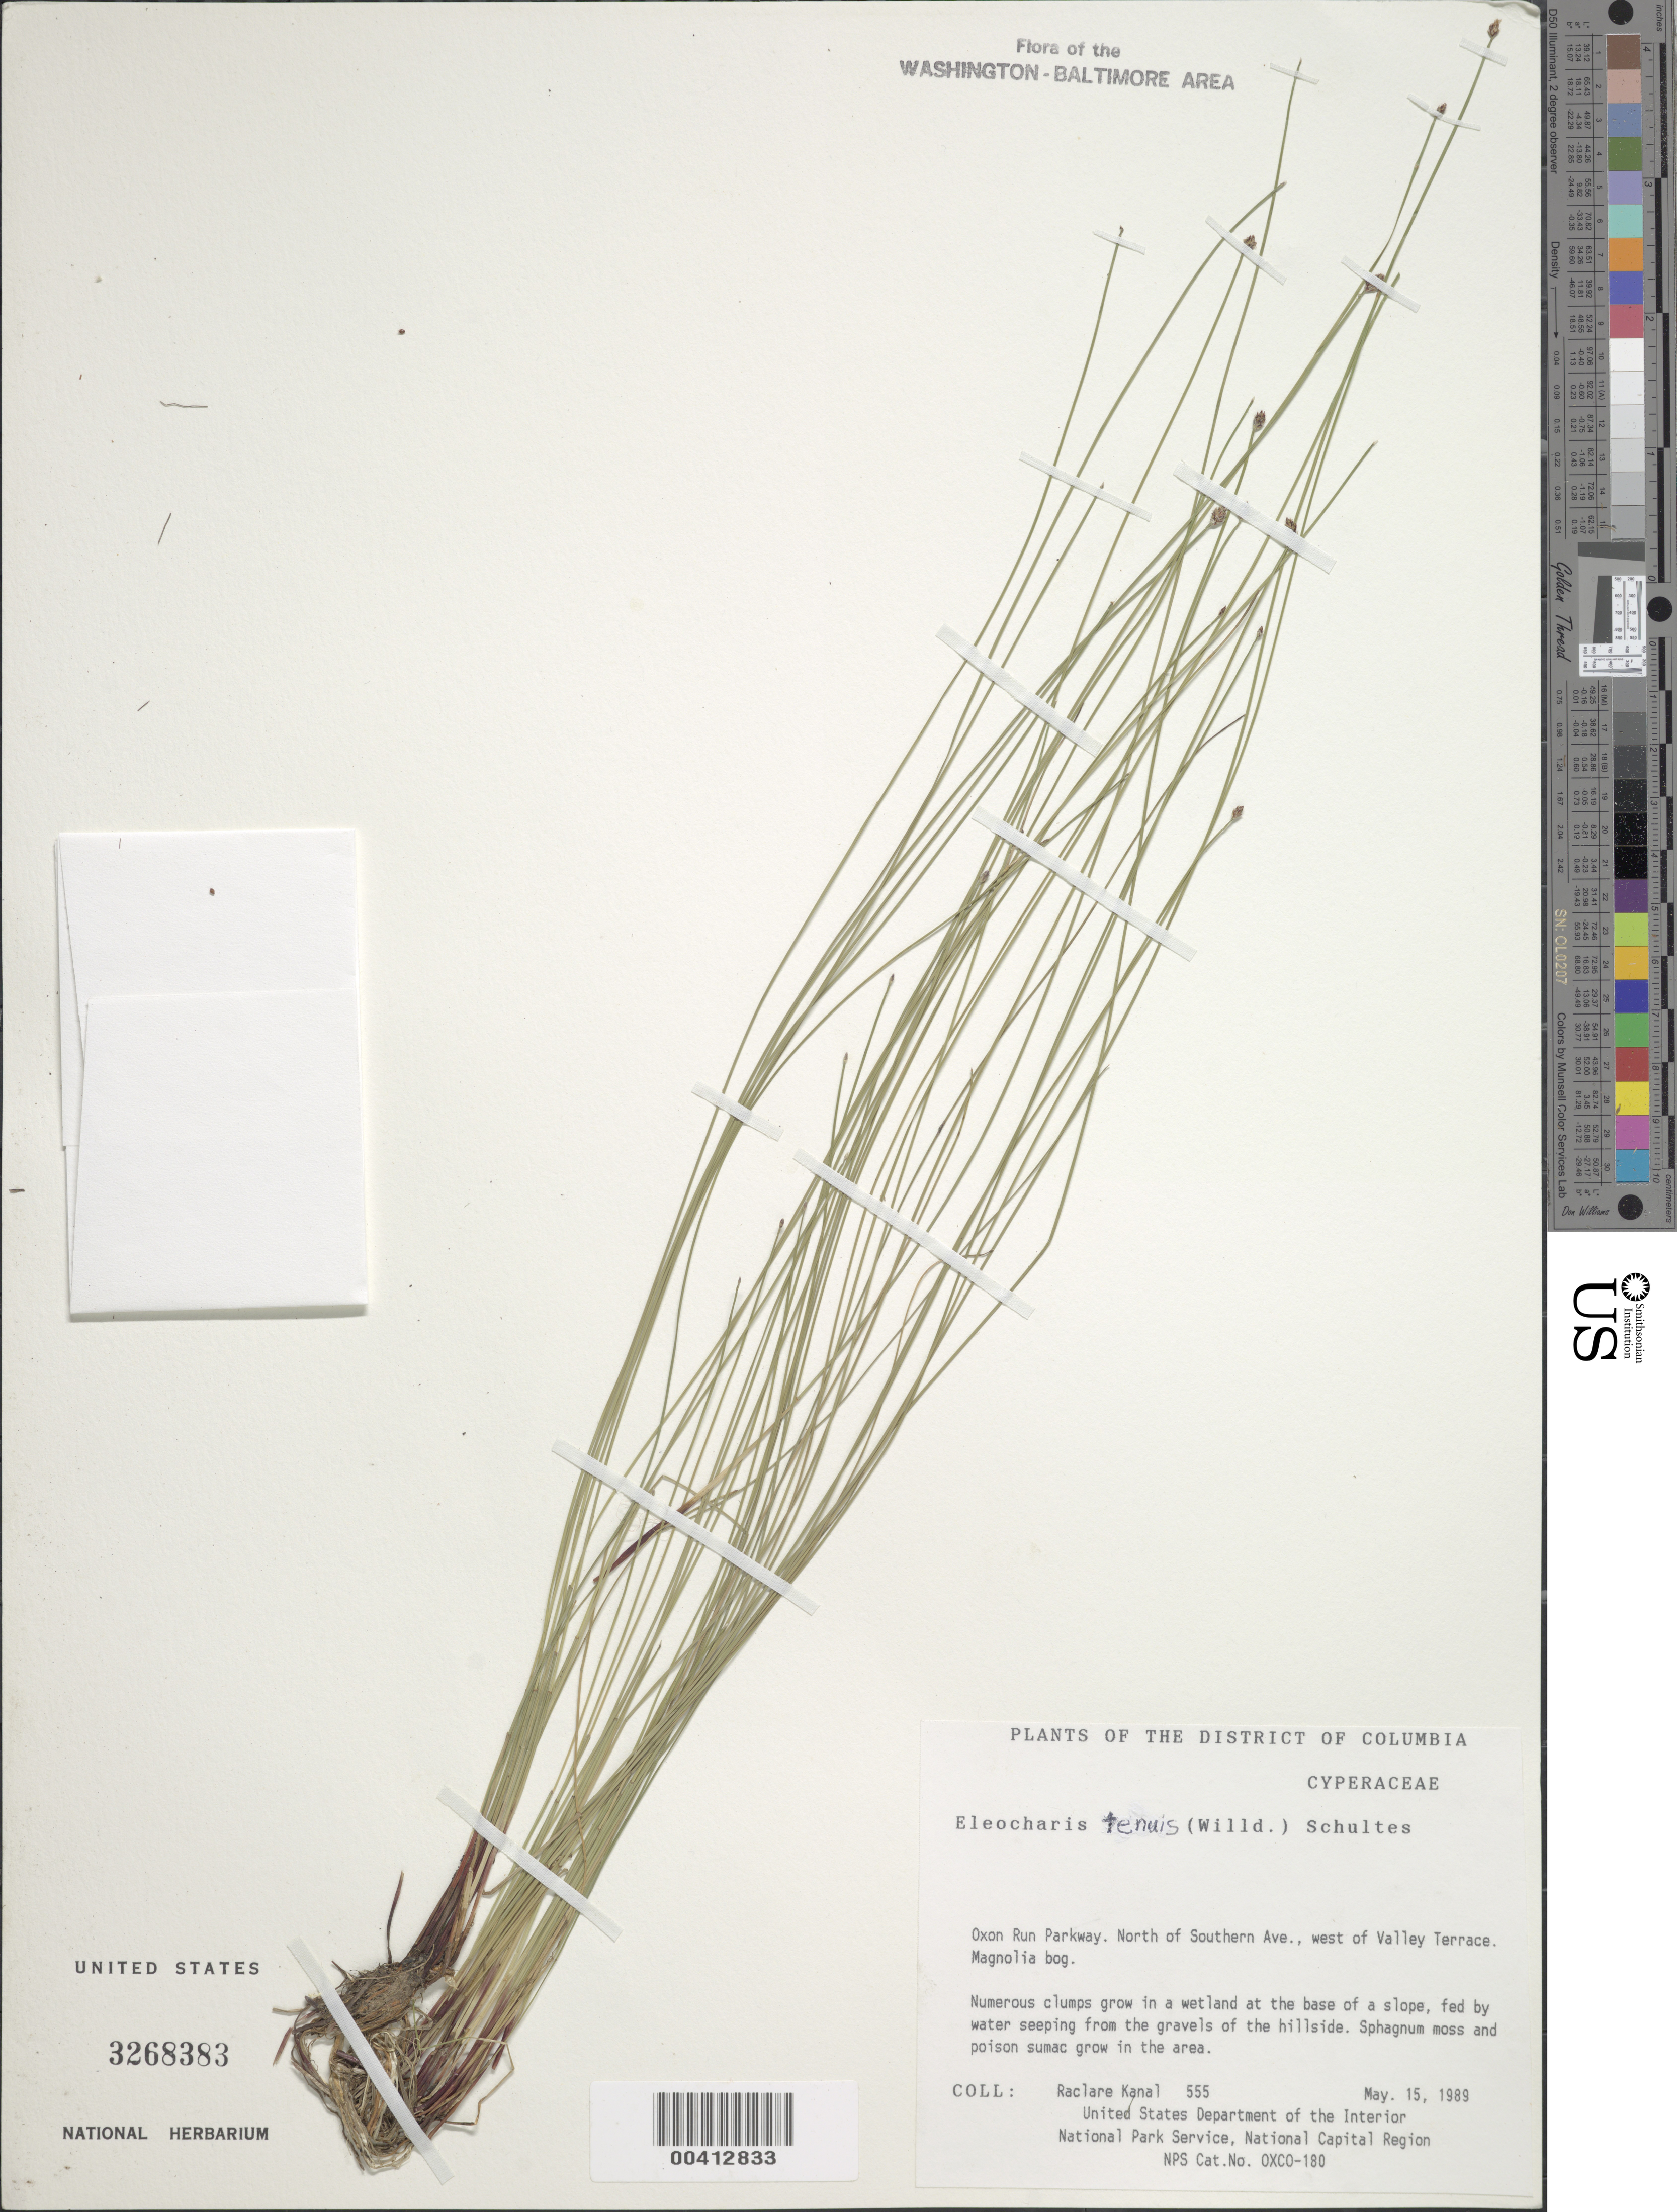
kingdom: Plantae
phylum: Tracheophyta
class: Liliopsida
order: Poales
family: Cyperaceae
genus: Eleocharis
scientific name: Eleocharis tenuis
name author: (Willd.) Schult.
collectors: R. Kanal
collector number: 555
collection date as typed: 15 May 1989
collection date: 1989-05-15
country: United States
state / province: District of Columbia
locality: Oxon Run Parkway, N of Southern Ave, W of Valley Terrace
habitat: Magnolia bog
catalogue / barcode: US 3268383